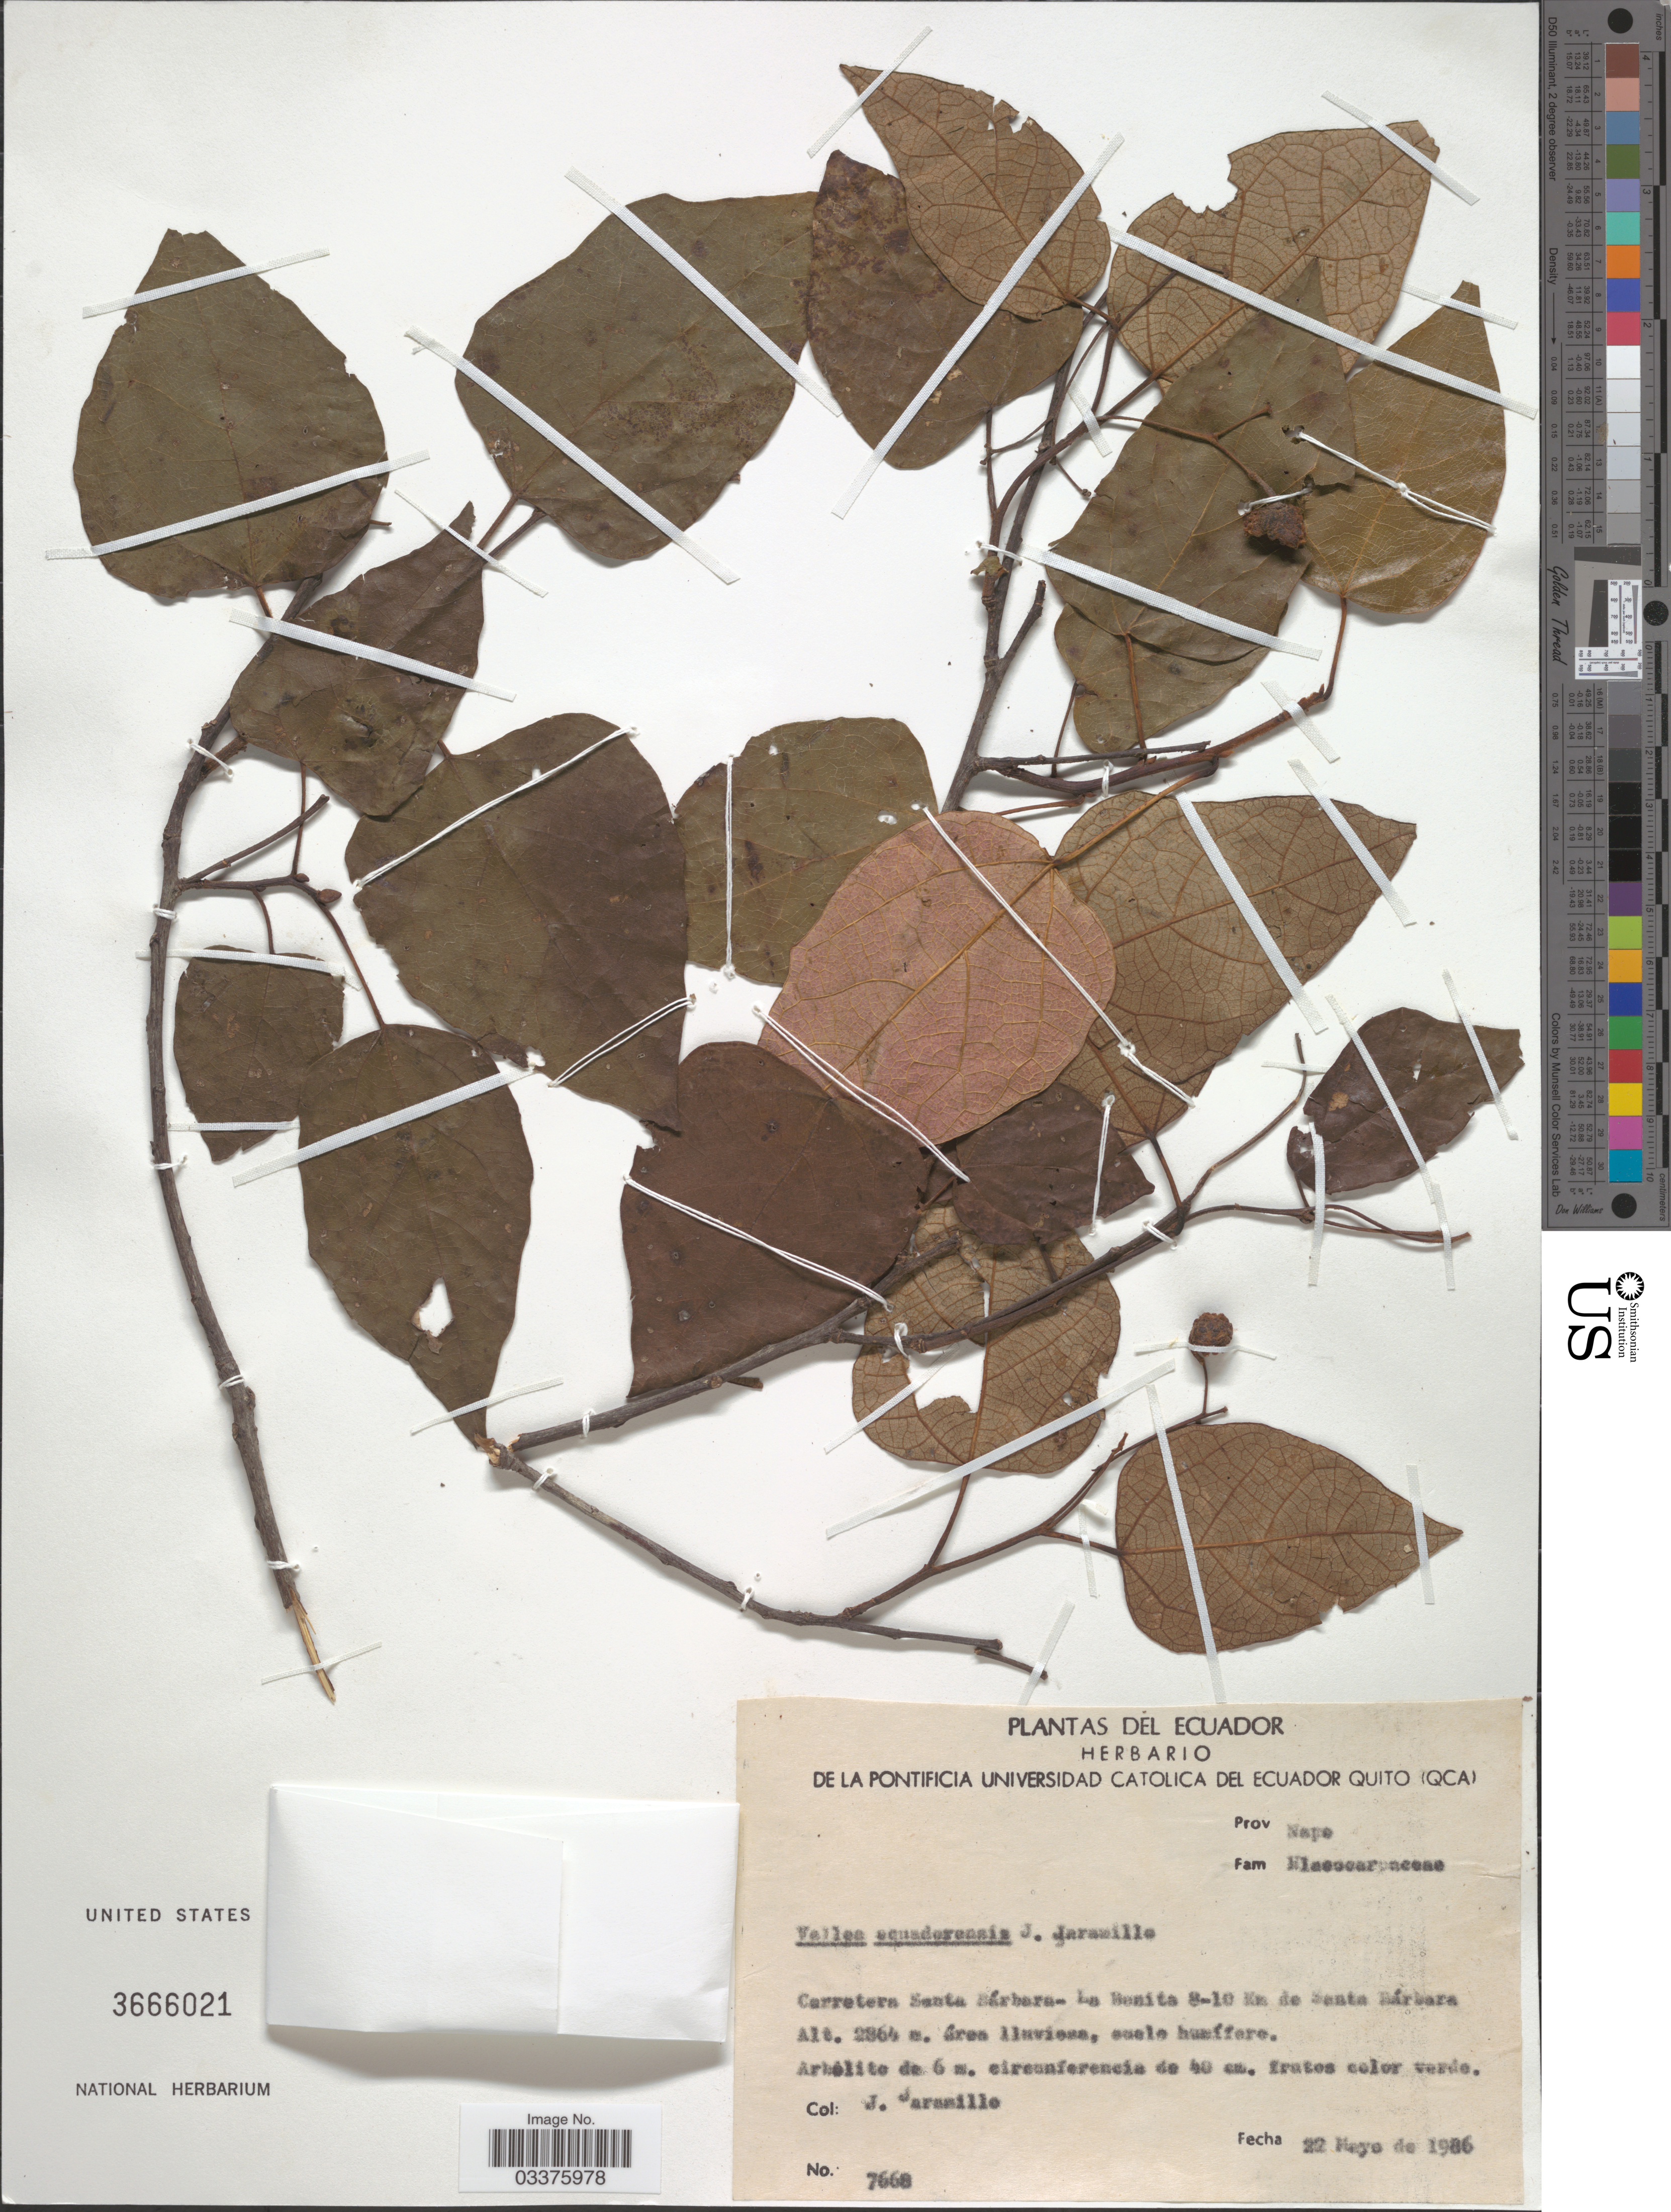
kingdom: Plantae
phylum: Tracheophyta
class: Magnoliopsida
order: Oxalidales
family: Elaeocarpaceae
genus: Vallea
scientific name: Vallea ecuadorensis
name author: J. Jaram.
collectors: J. Jaramillo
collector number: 7668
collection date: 1986-05-22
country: Ecuador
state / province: Napo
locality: Carretera Santa Bárbara- La Bonita 8-10 Km de Santa Bárbara.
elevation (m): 2864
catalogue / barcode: US 3666021